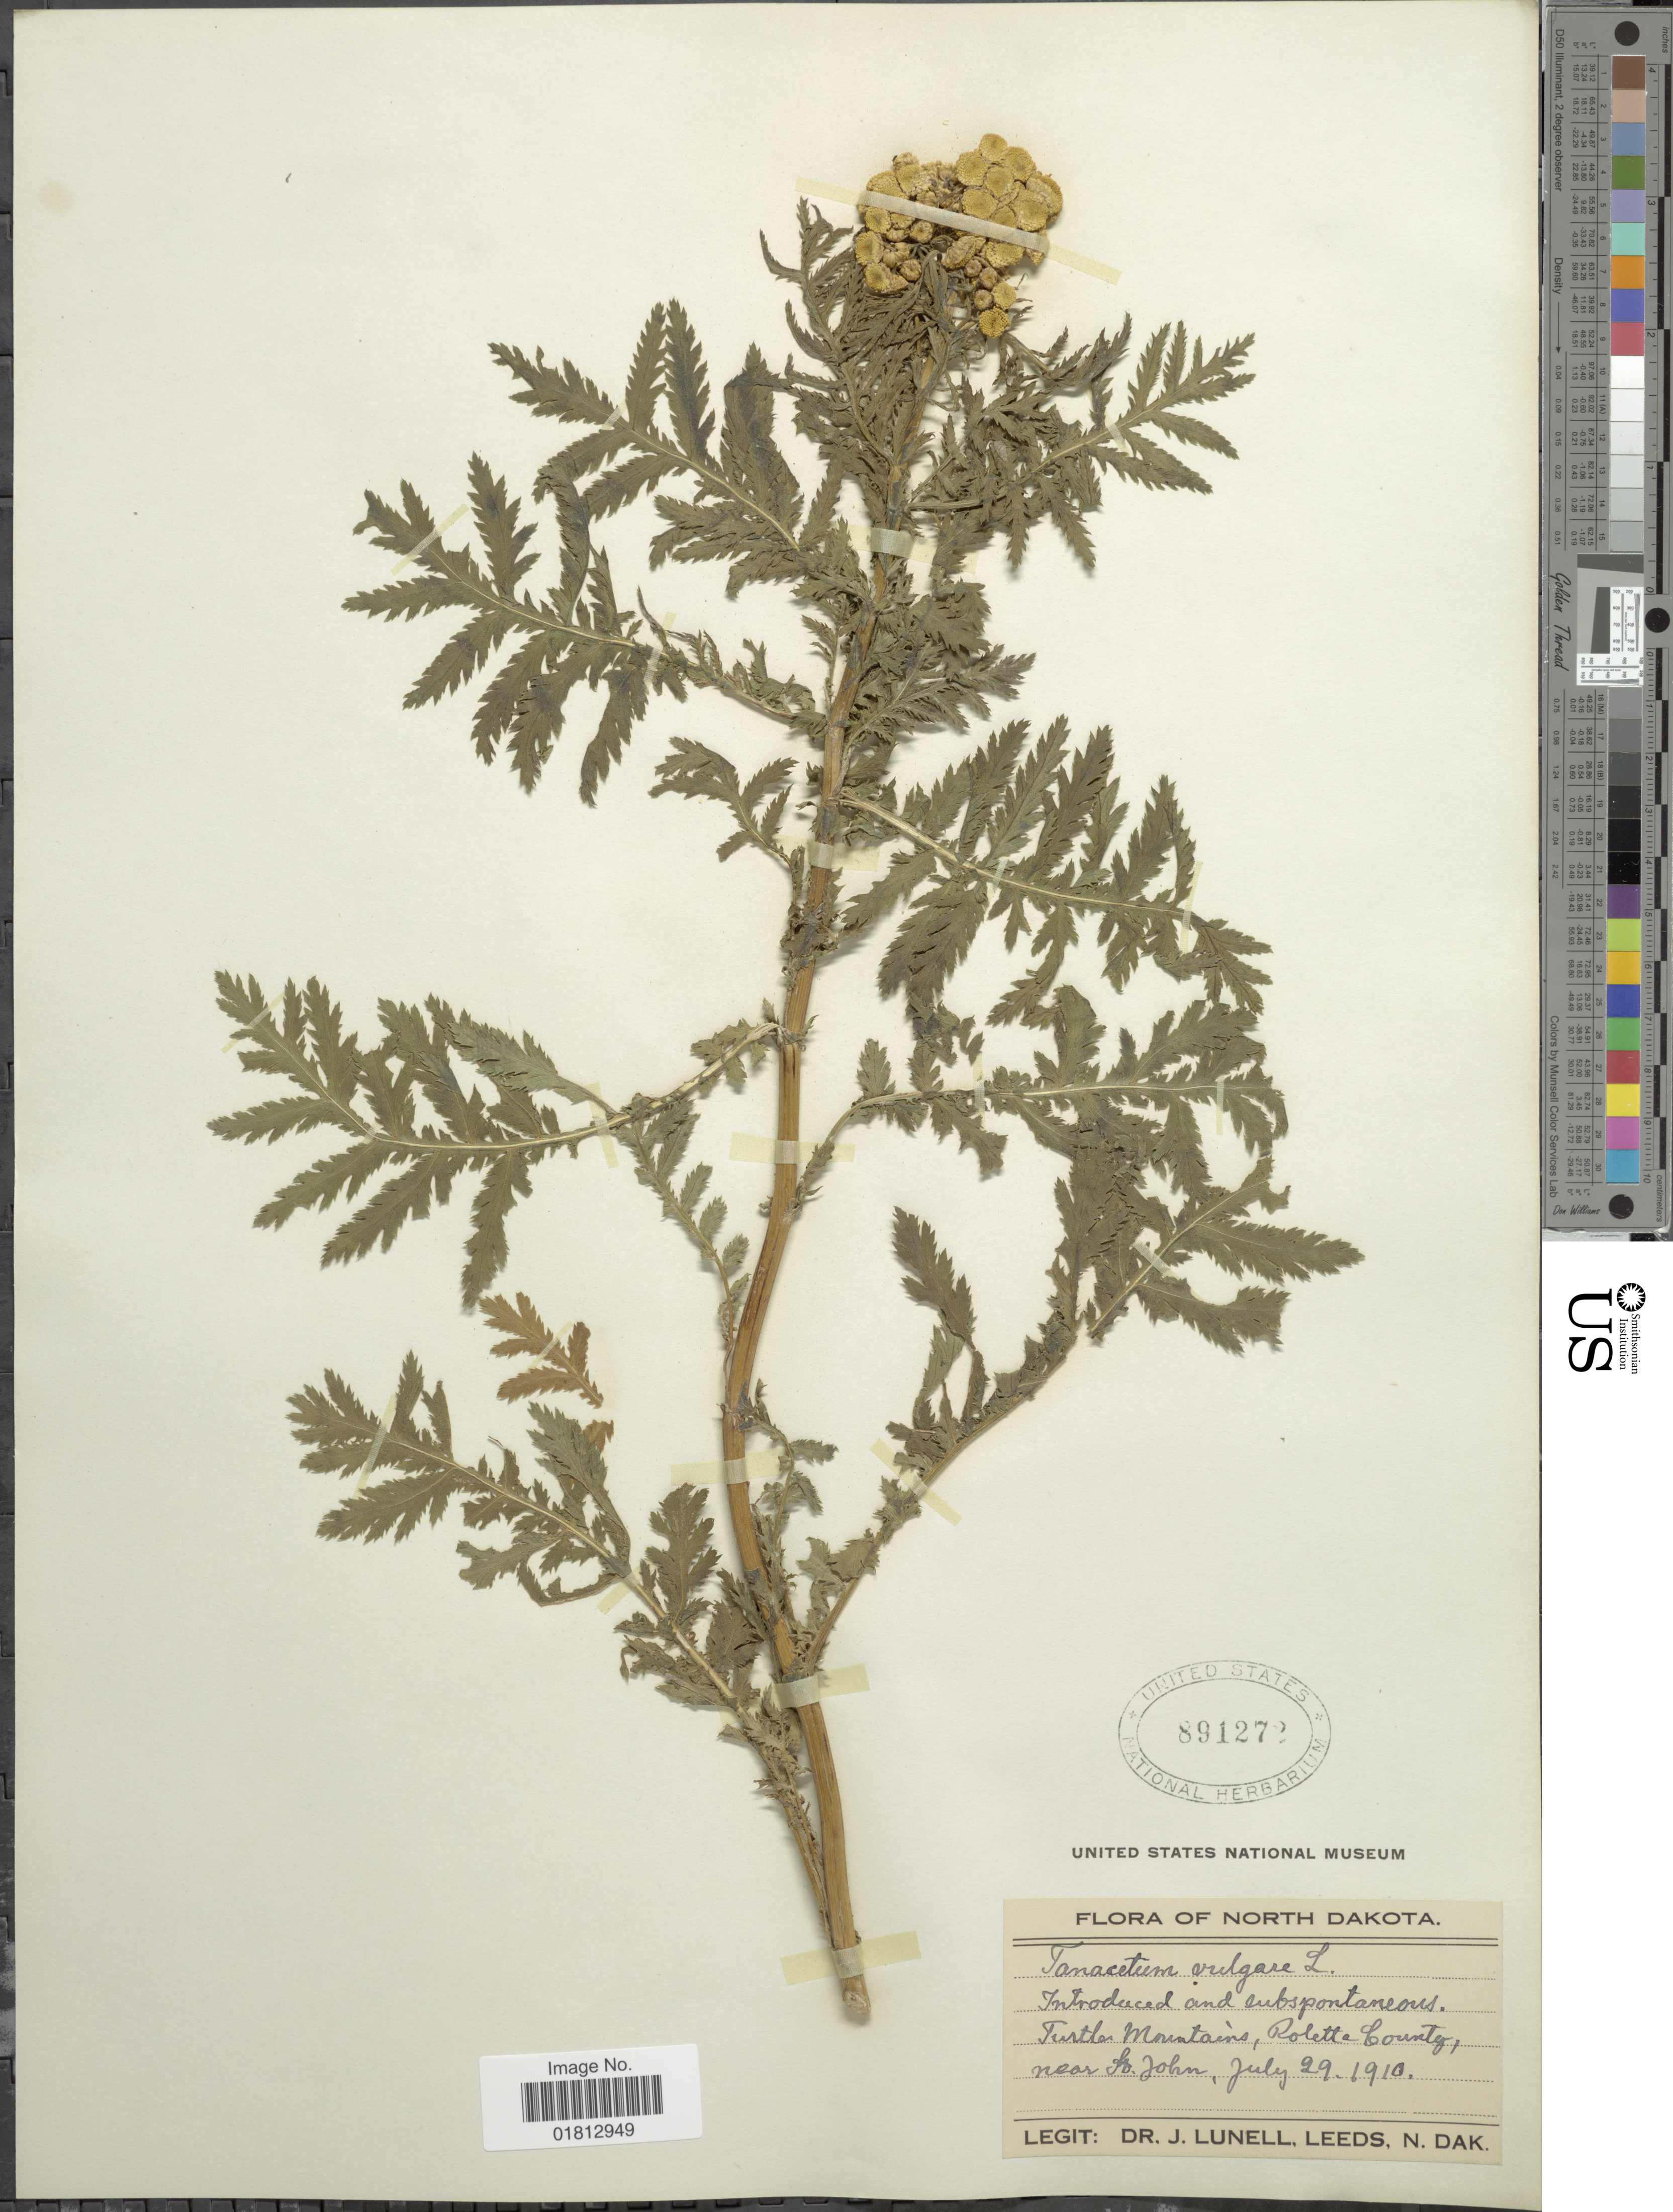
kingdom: Plantae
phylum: Tracheophyta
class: Magnoliopsida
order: Asterales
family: Asteraceae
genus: Tanacetum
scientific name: Tanacetum vulgare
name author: L.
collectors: J. Lunell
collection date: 1910-07-29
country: United States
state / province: North Dakota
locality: Turtle Mountains, Rolette County, near St. John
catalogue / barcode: US 891272